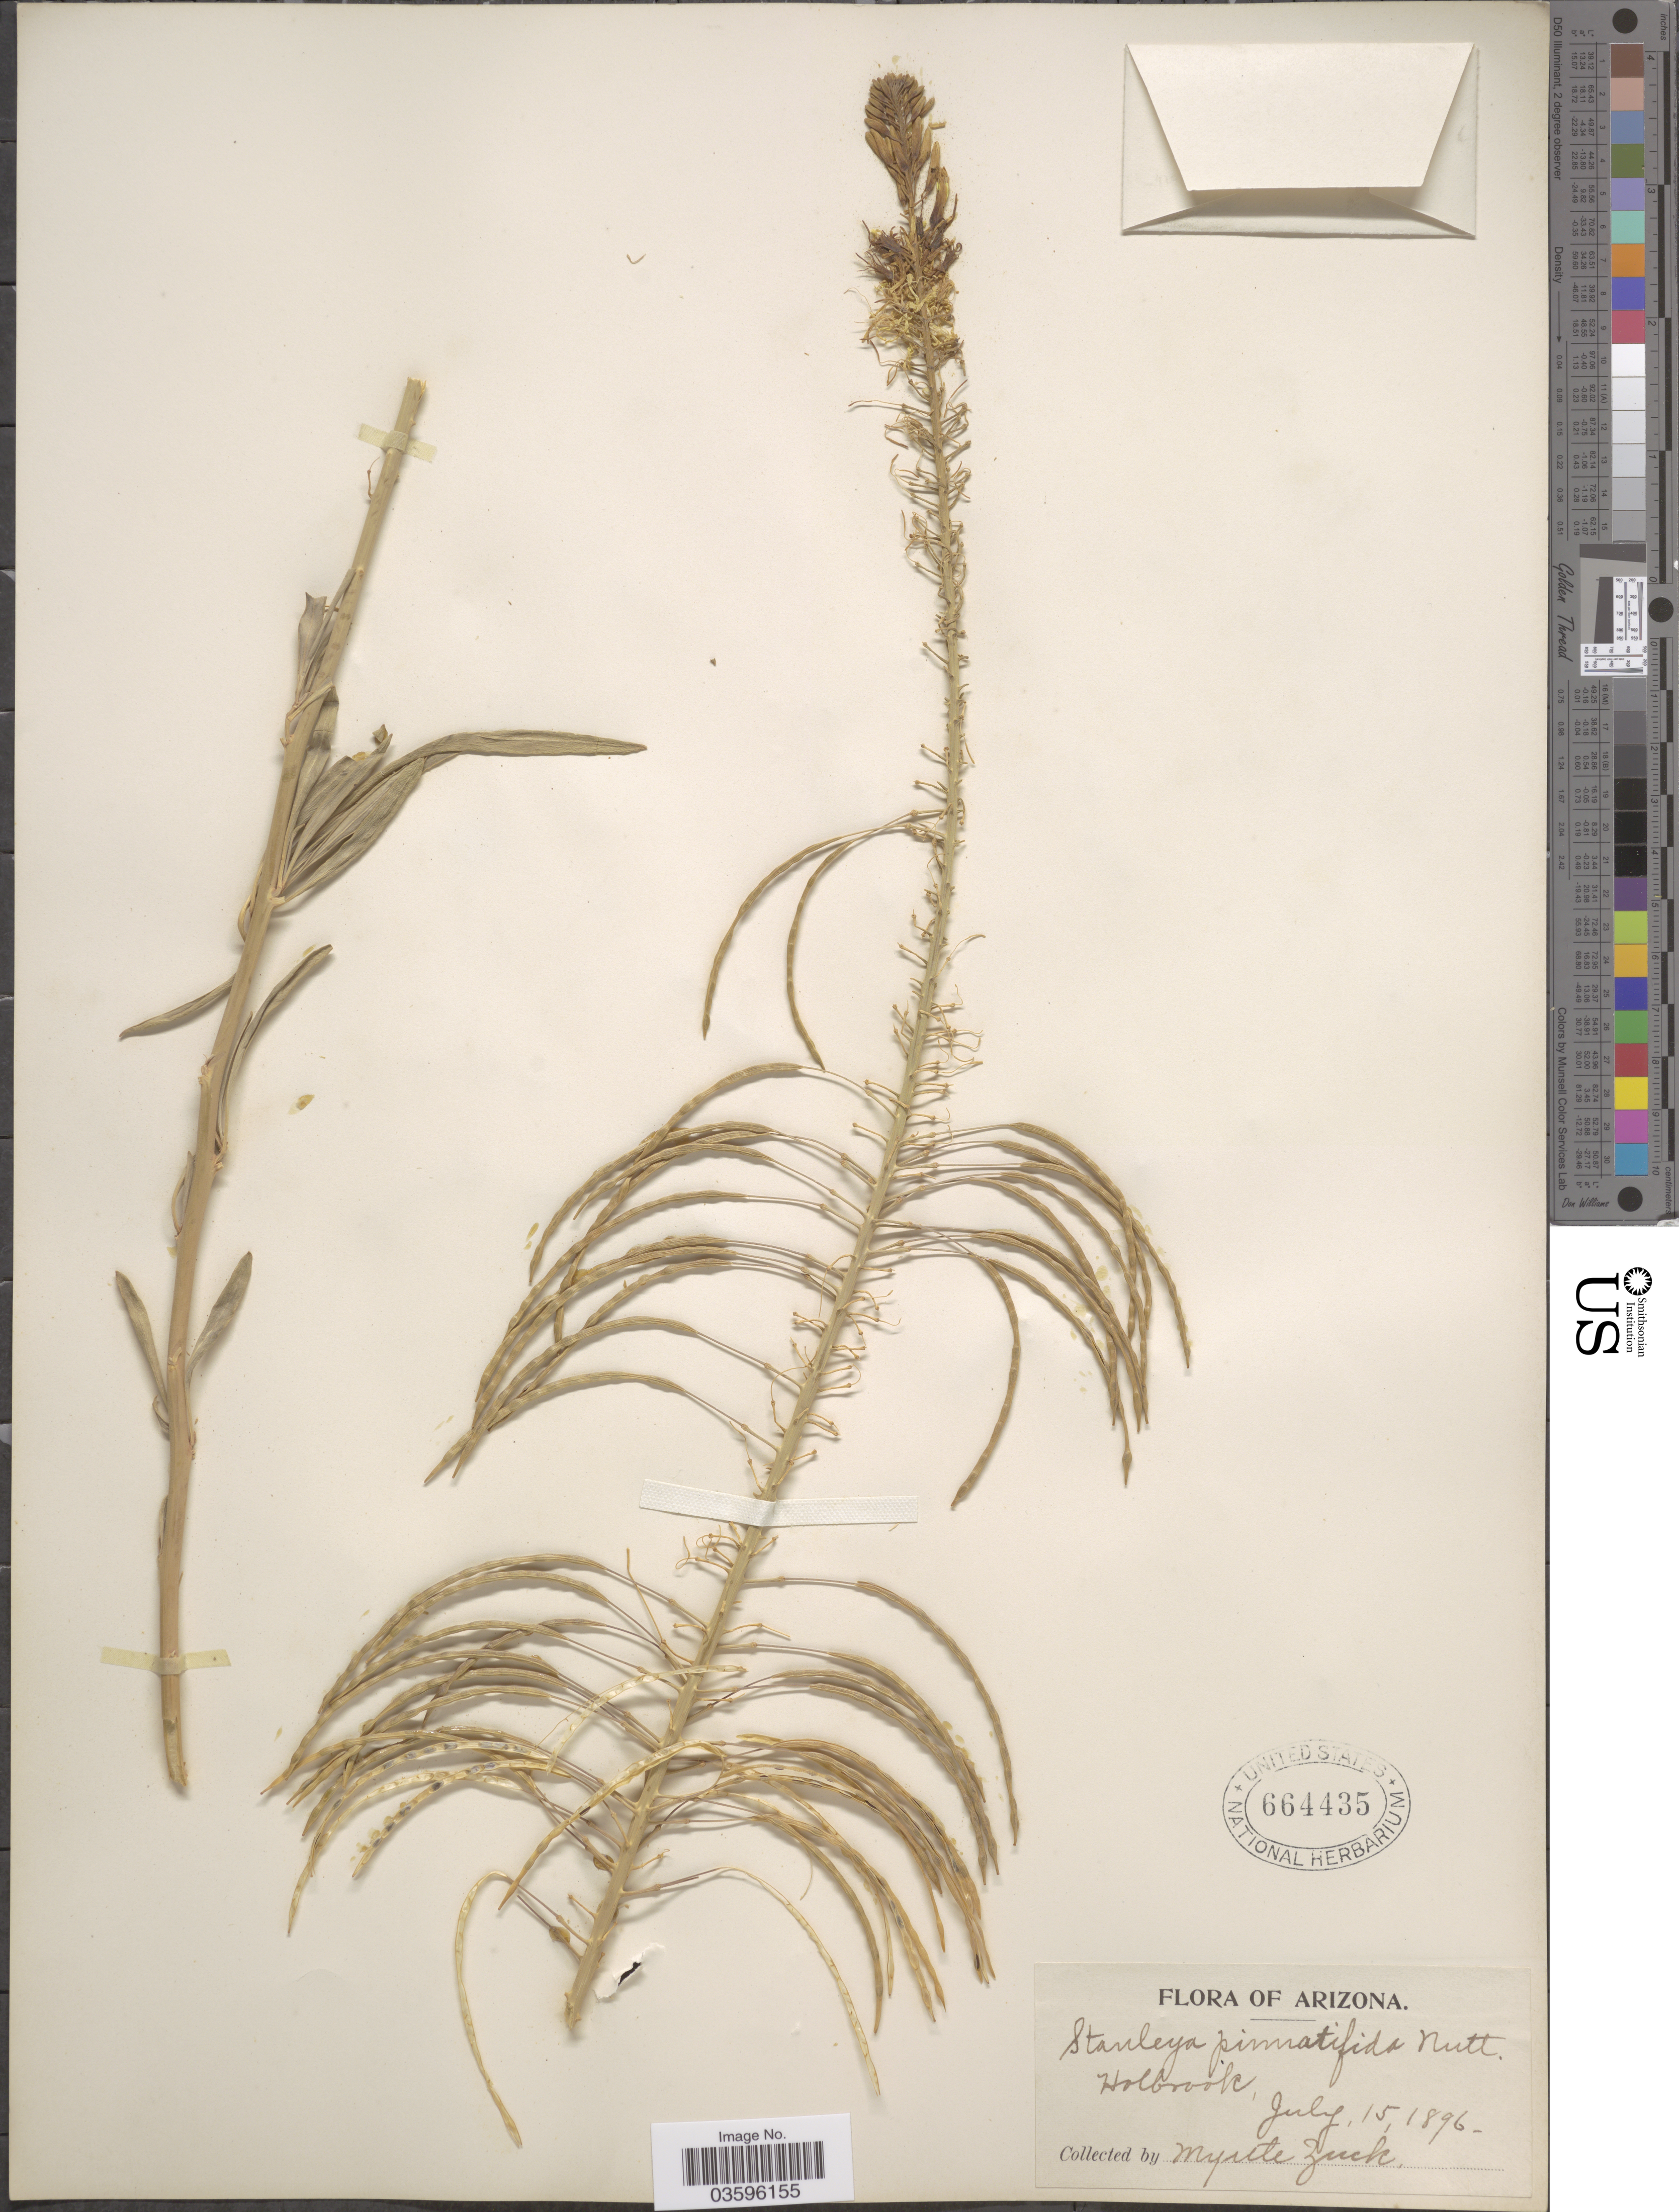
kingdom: Plantae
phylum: Tracheophyta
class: Magnoliopsida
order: Brassicales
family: Brassicaceae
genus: Stanleya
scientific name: Stanleya pinnata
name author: (Pursh) Britton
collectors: M. Zuck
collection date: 1896-07-15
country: United States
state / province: Arizona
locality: Holbrook.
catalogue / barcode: US 664435